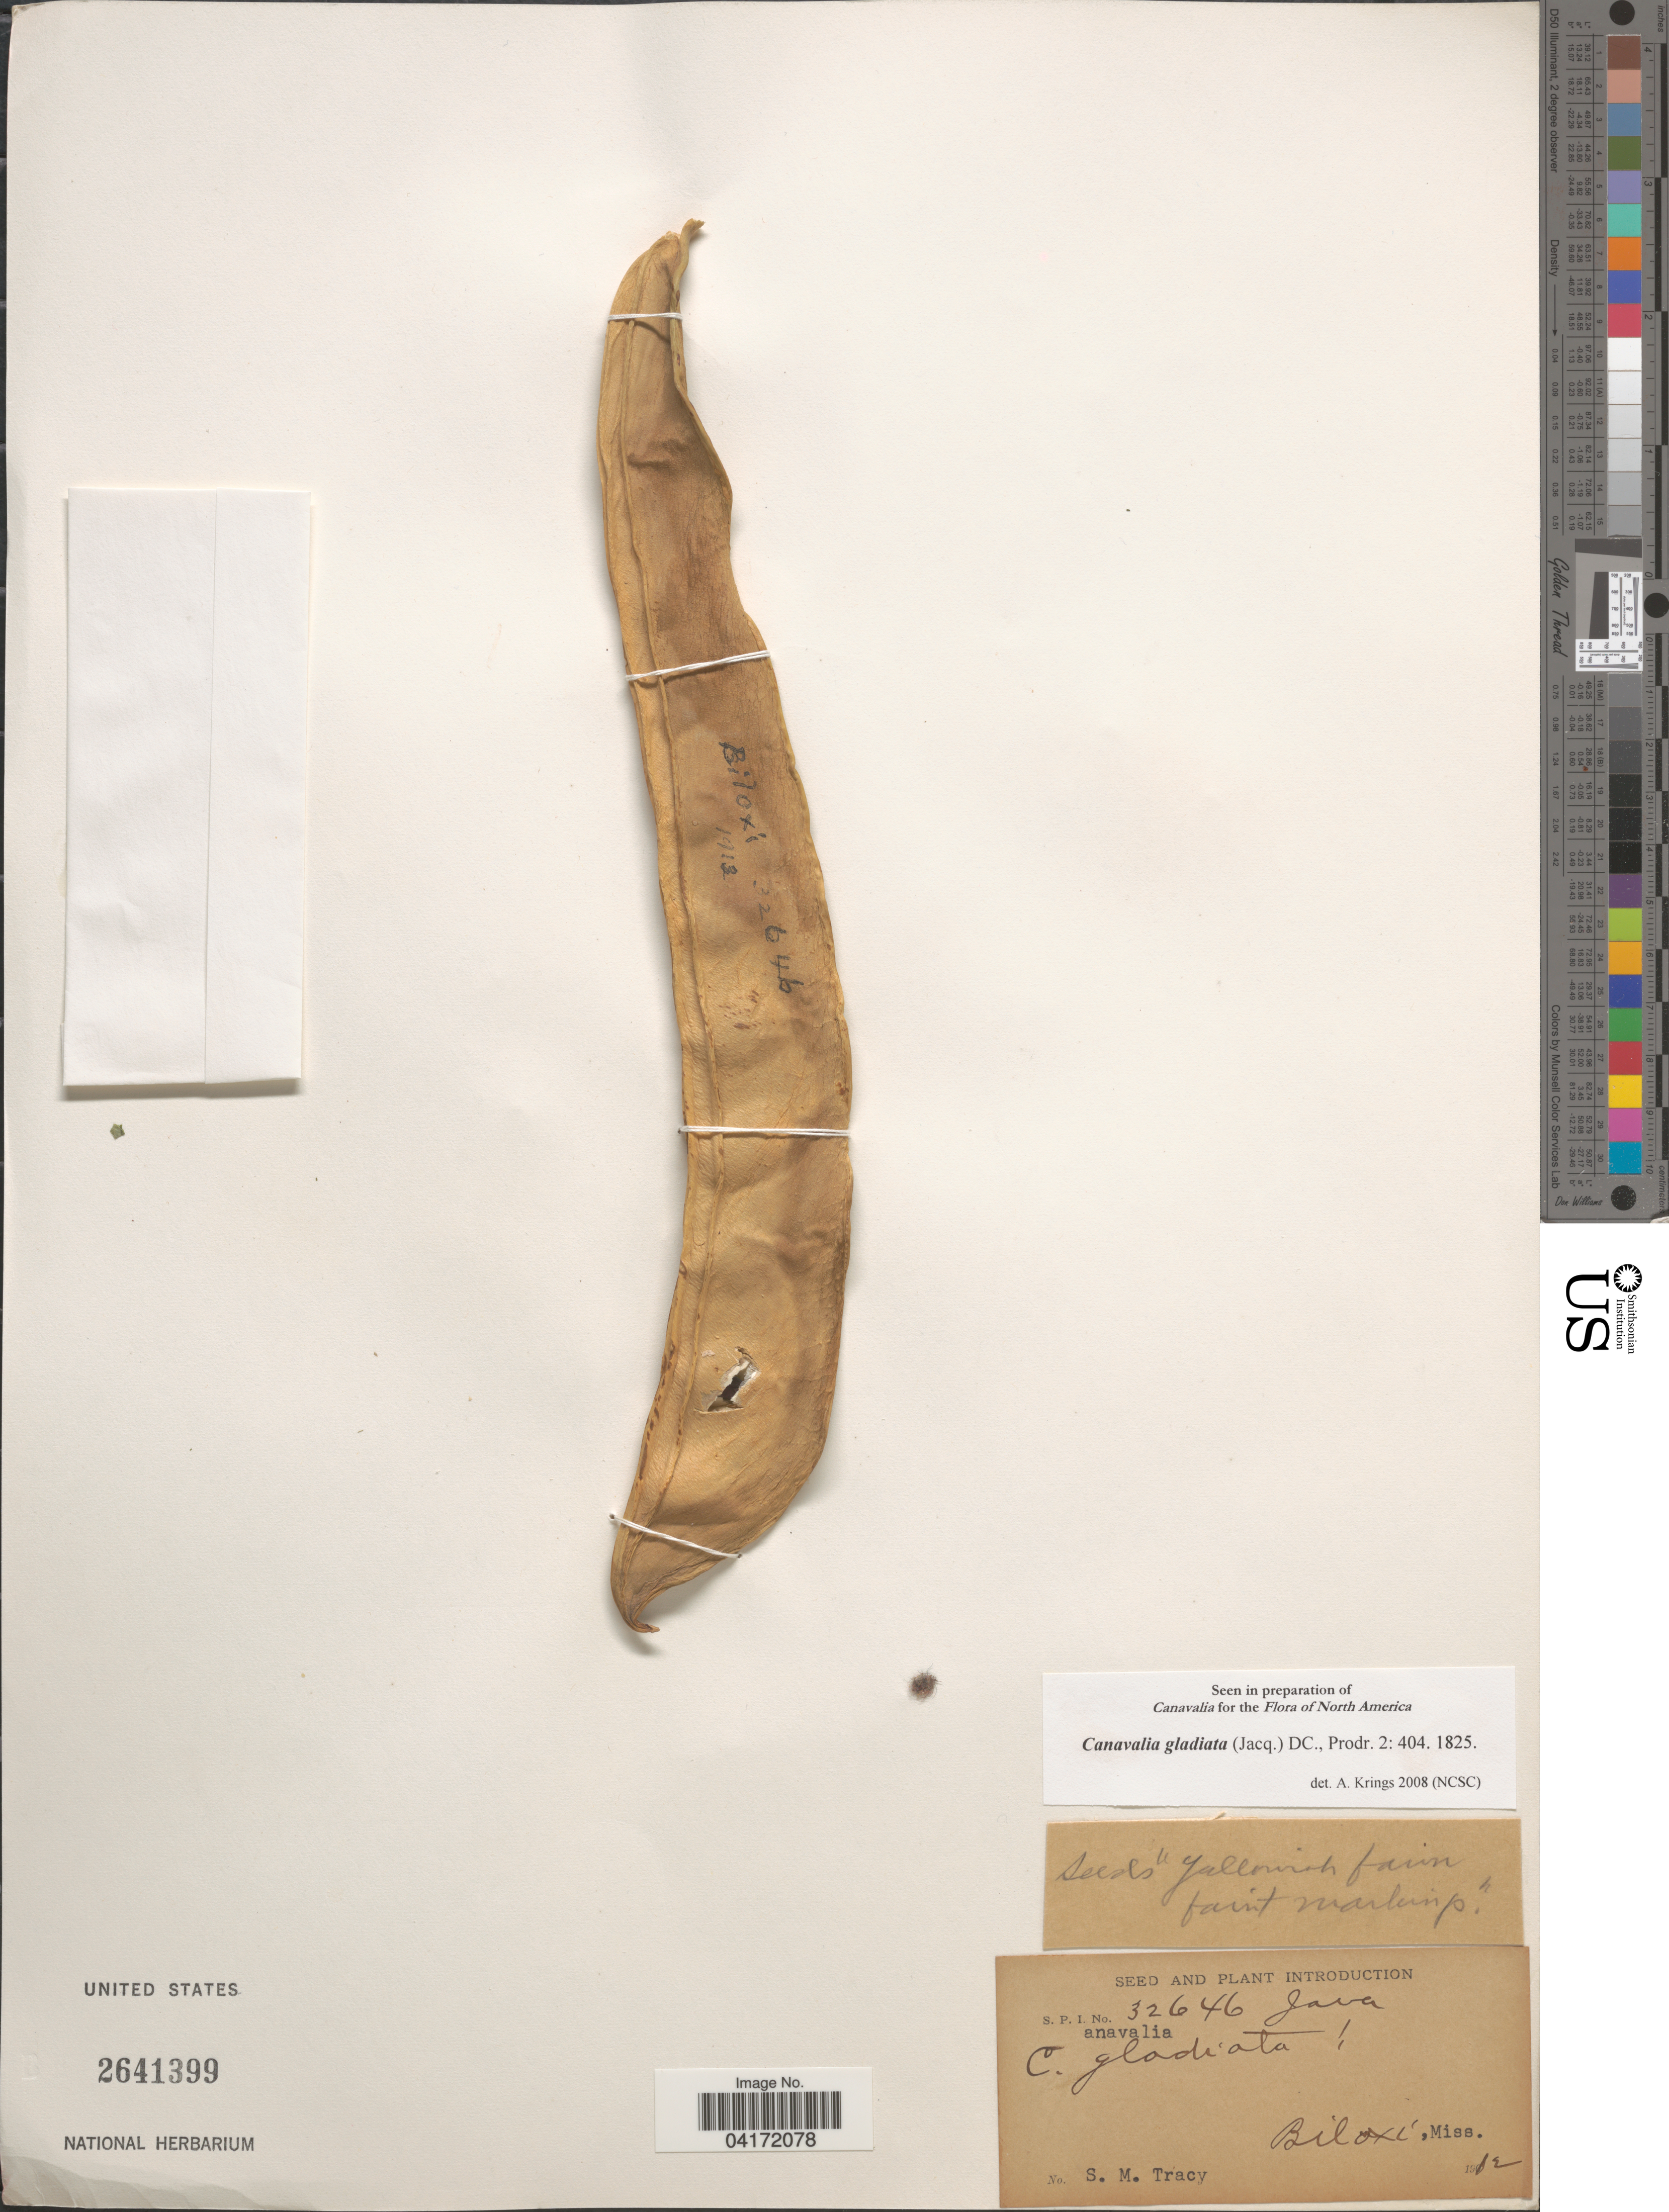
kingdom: Plantae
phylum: Tracheophyta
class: Magnoliopsida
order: Fabales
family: Fabaceae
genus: Canavalia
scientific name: Canavalia gladiata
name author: (Jacq.) DC.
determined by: Krings, A.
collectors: S. M. Tracy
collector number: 32646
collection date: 1912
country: United States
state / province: Mississippi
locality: Biloxi.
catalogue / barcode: US 2641399